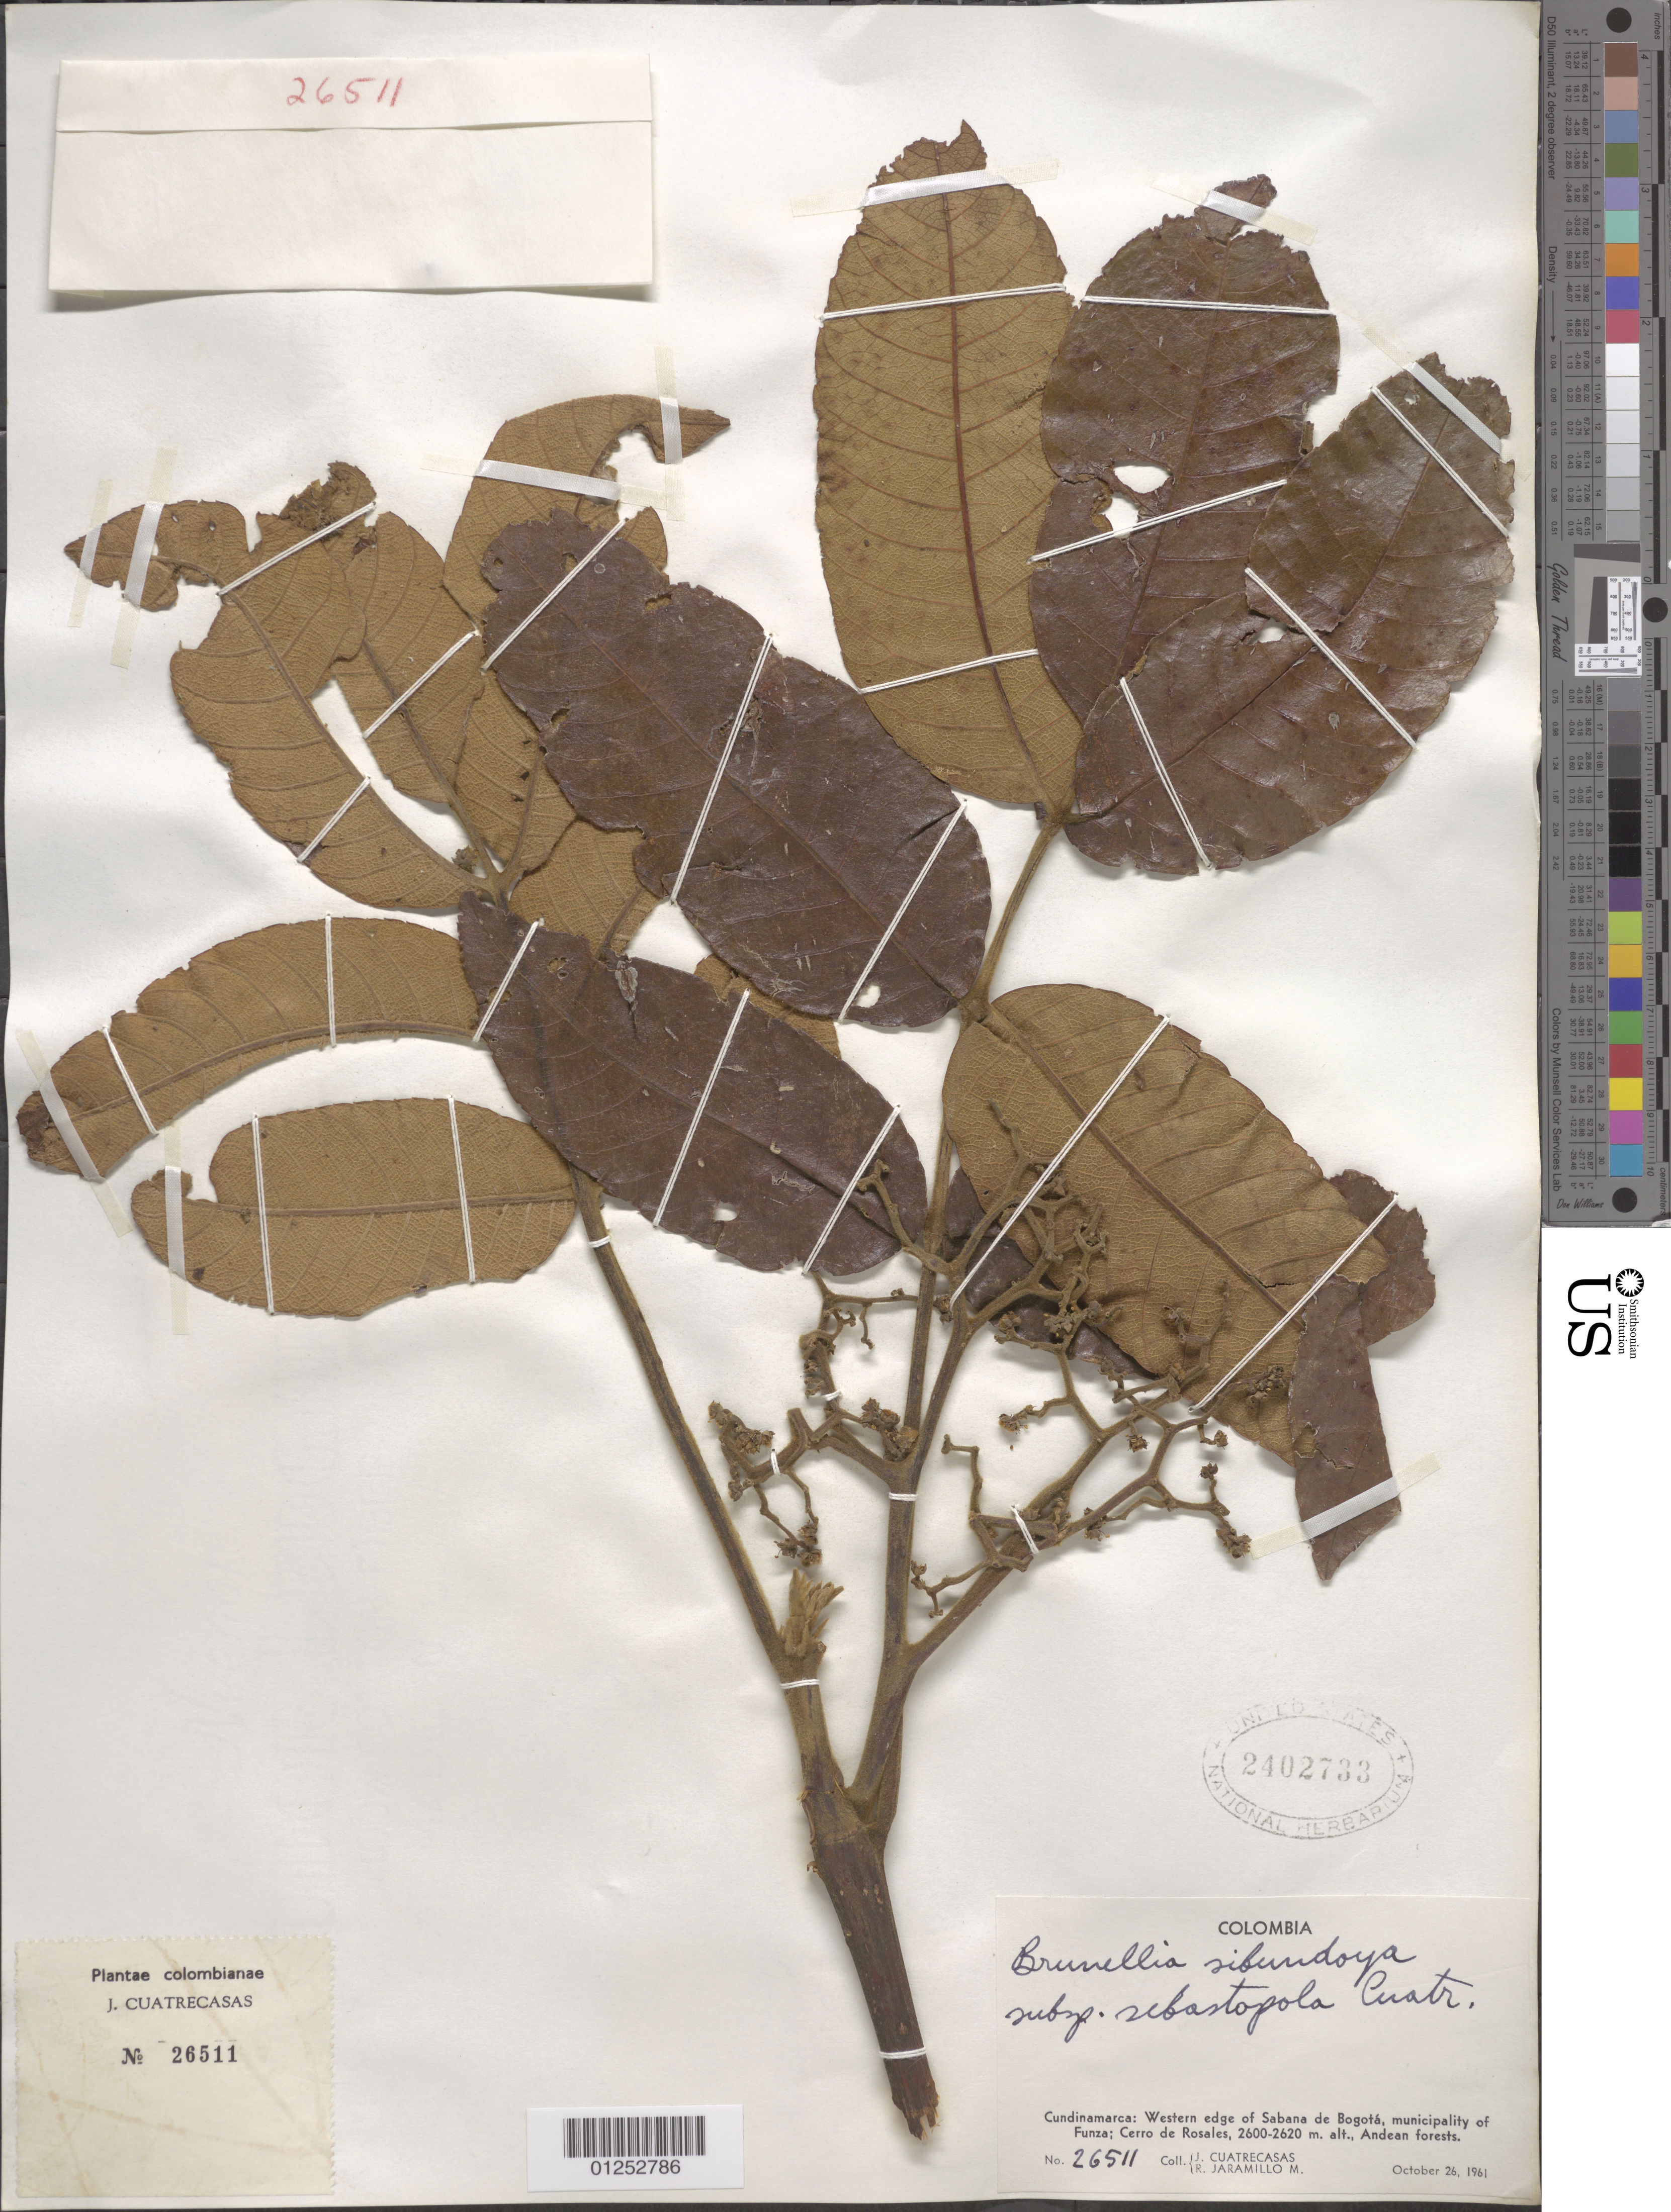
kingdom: Plantae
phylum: Tracheophyta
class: Magnoliopsida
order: Oxalidales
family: Brunelliaceae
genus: Brunellia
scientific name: Brunellia sibundoya subsp. sebastopola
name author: Cuatrec.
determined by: Cuatrecasas, J.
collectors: J. Cuatrecasas & R. Jaramillo M.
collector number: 26511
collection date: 1961-10-26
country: Colombia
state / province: Cundinamarca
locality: Western edge of Sabana de Bogota, municpality of Funza; Cerro de Rosales; Andean Forests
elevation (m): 2600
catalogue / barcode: US 2402733